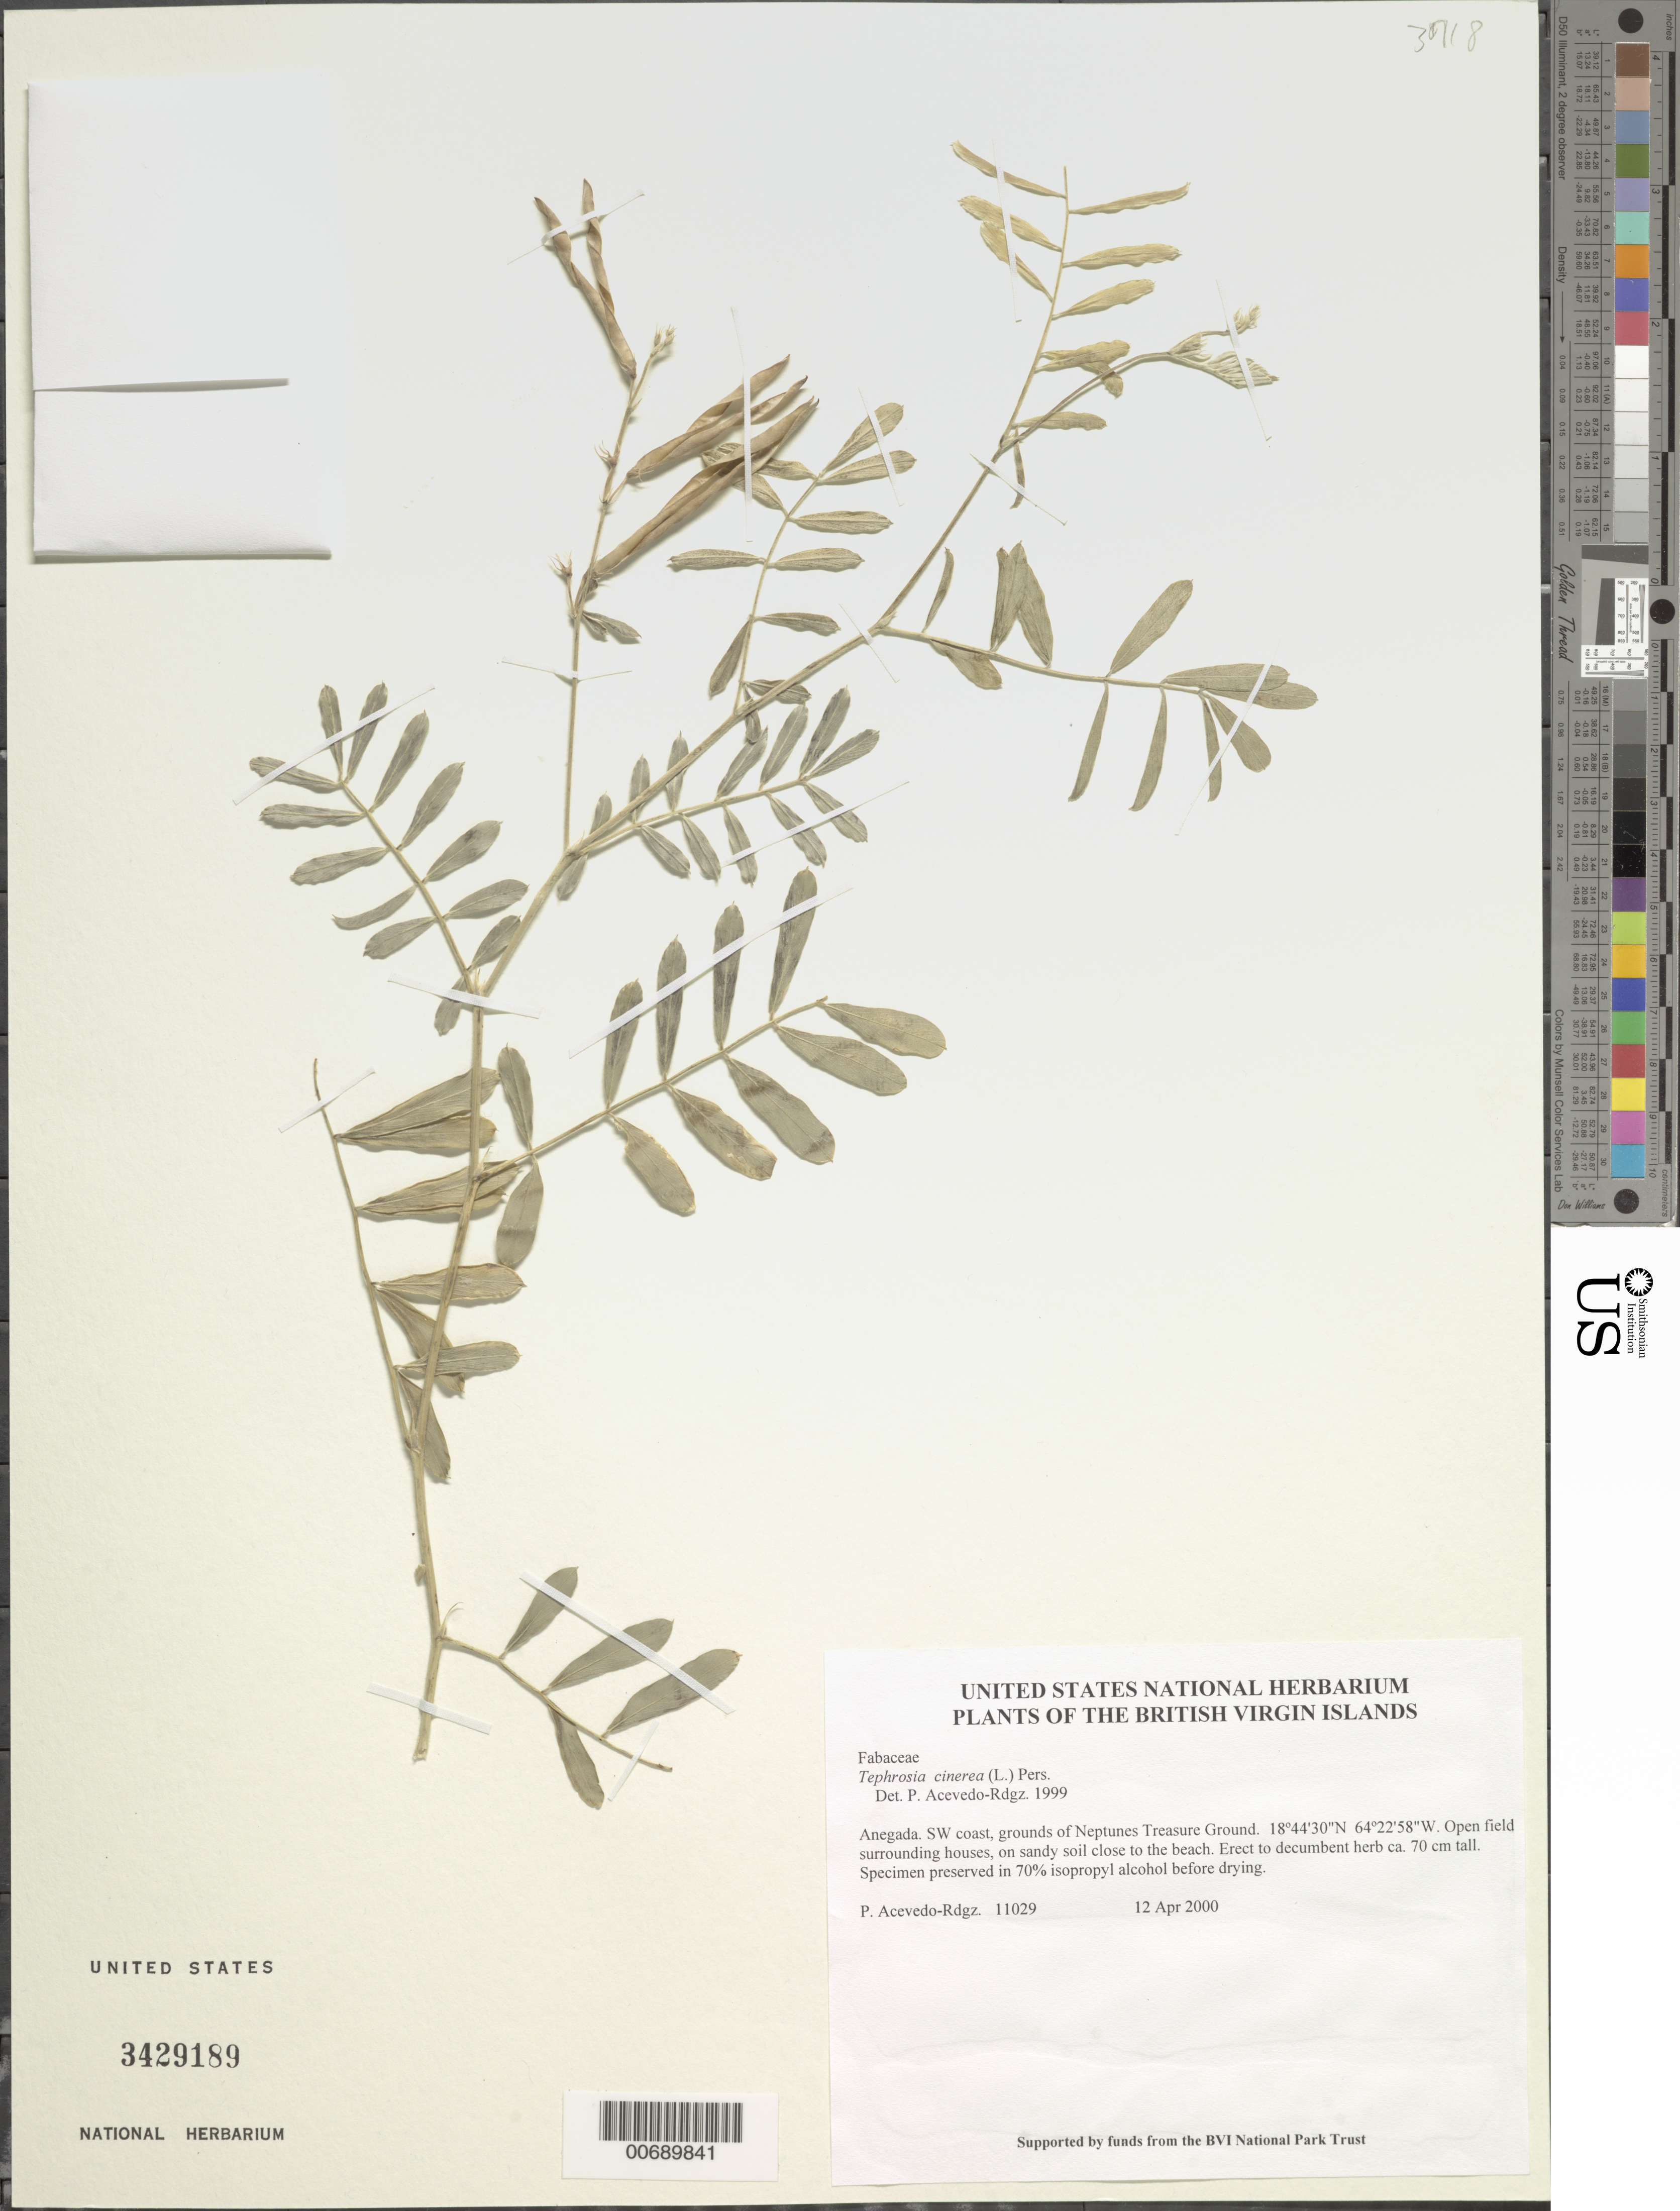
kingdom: Plantae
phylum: Tracheophyta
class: Magnoliopsida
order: Fabales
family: Fabaceae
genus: Tephrosia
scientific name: Tephrosia cinerea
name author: (L.) Pers.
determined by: Acevedo-Rodríguez, P., (BOT), Smithsonian Institution - National Museum of Natural History (UNITED STATES)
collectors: P. Acevedo-Rodr.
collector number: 11029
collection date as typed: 12 Apr 2000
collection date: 2000-04-12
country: British Virgin Islands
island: Anegada I.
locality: SW coast, grounds of Neptunes Treasure Ground.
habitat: Open field surrounding houses, on sandy soil close to the beach.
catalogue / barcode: US 3429189